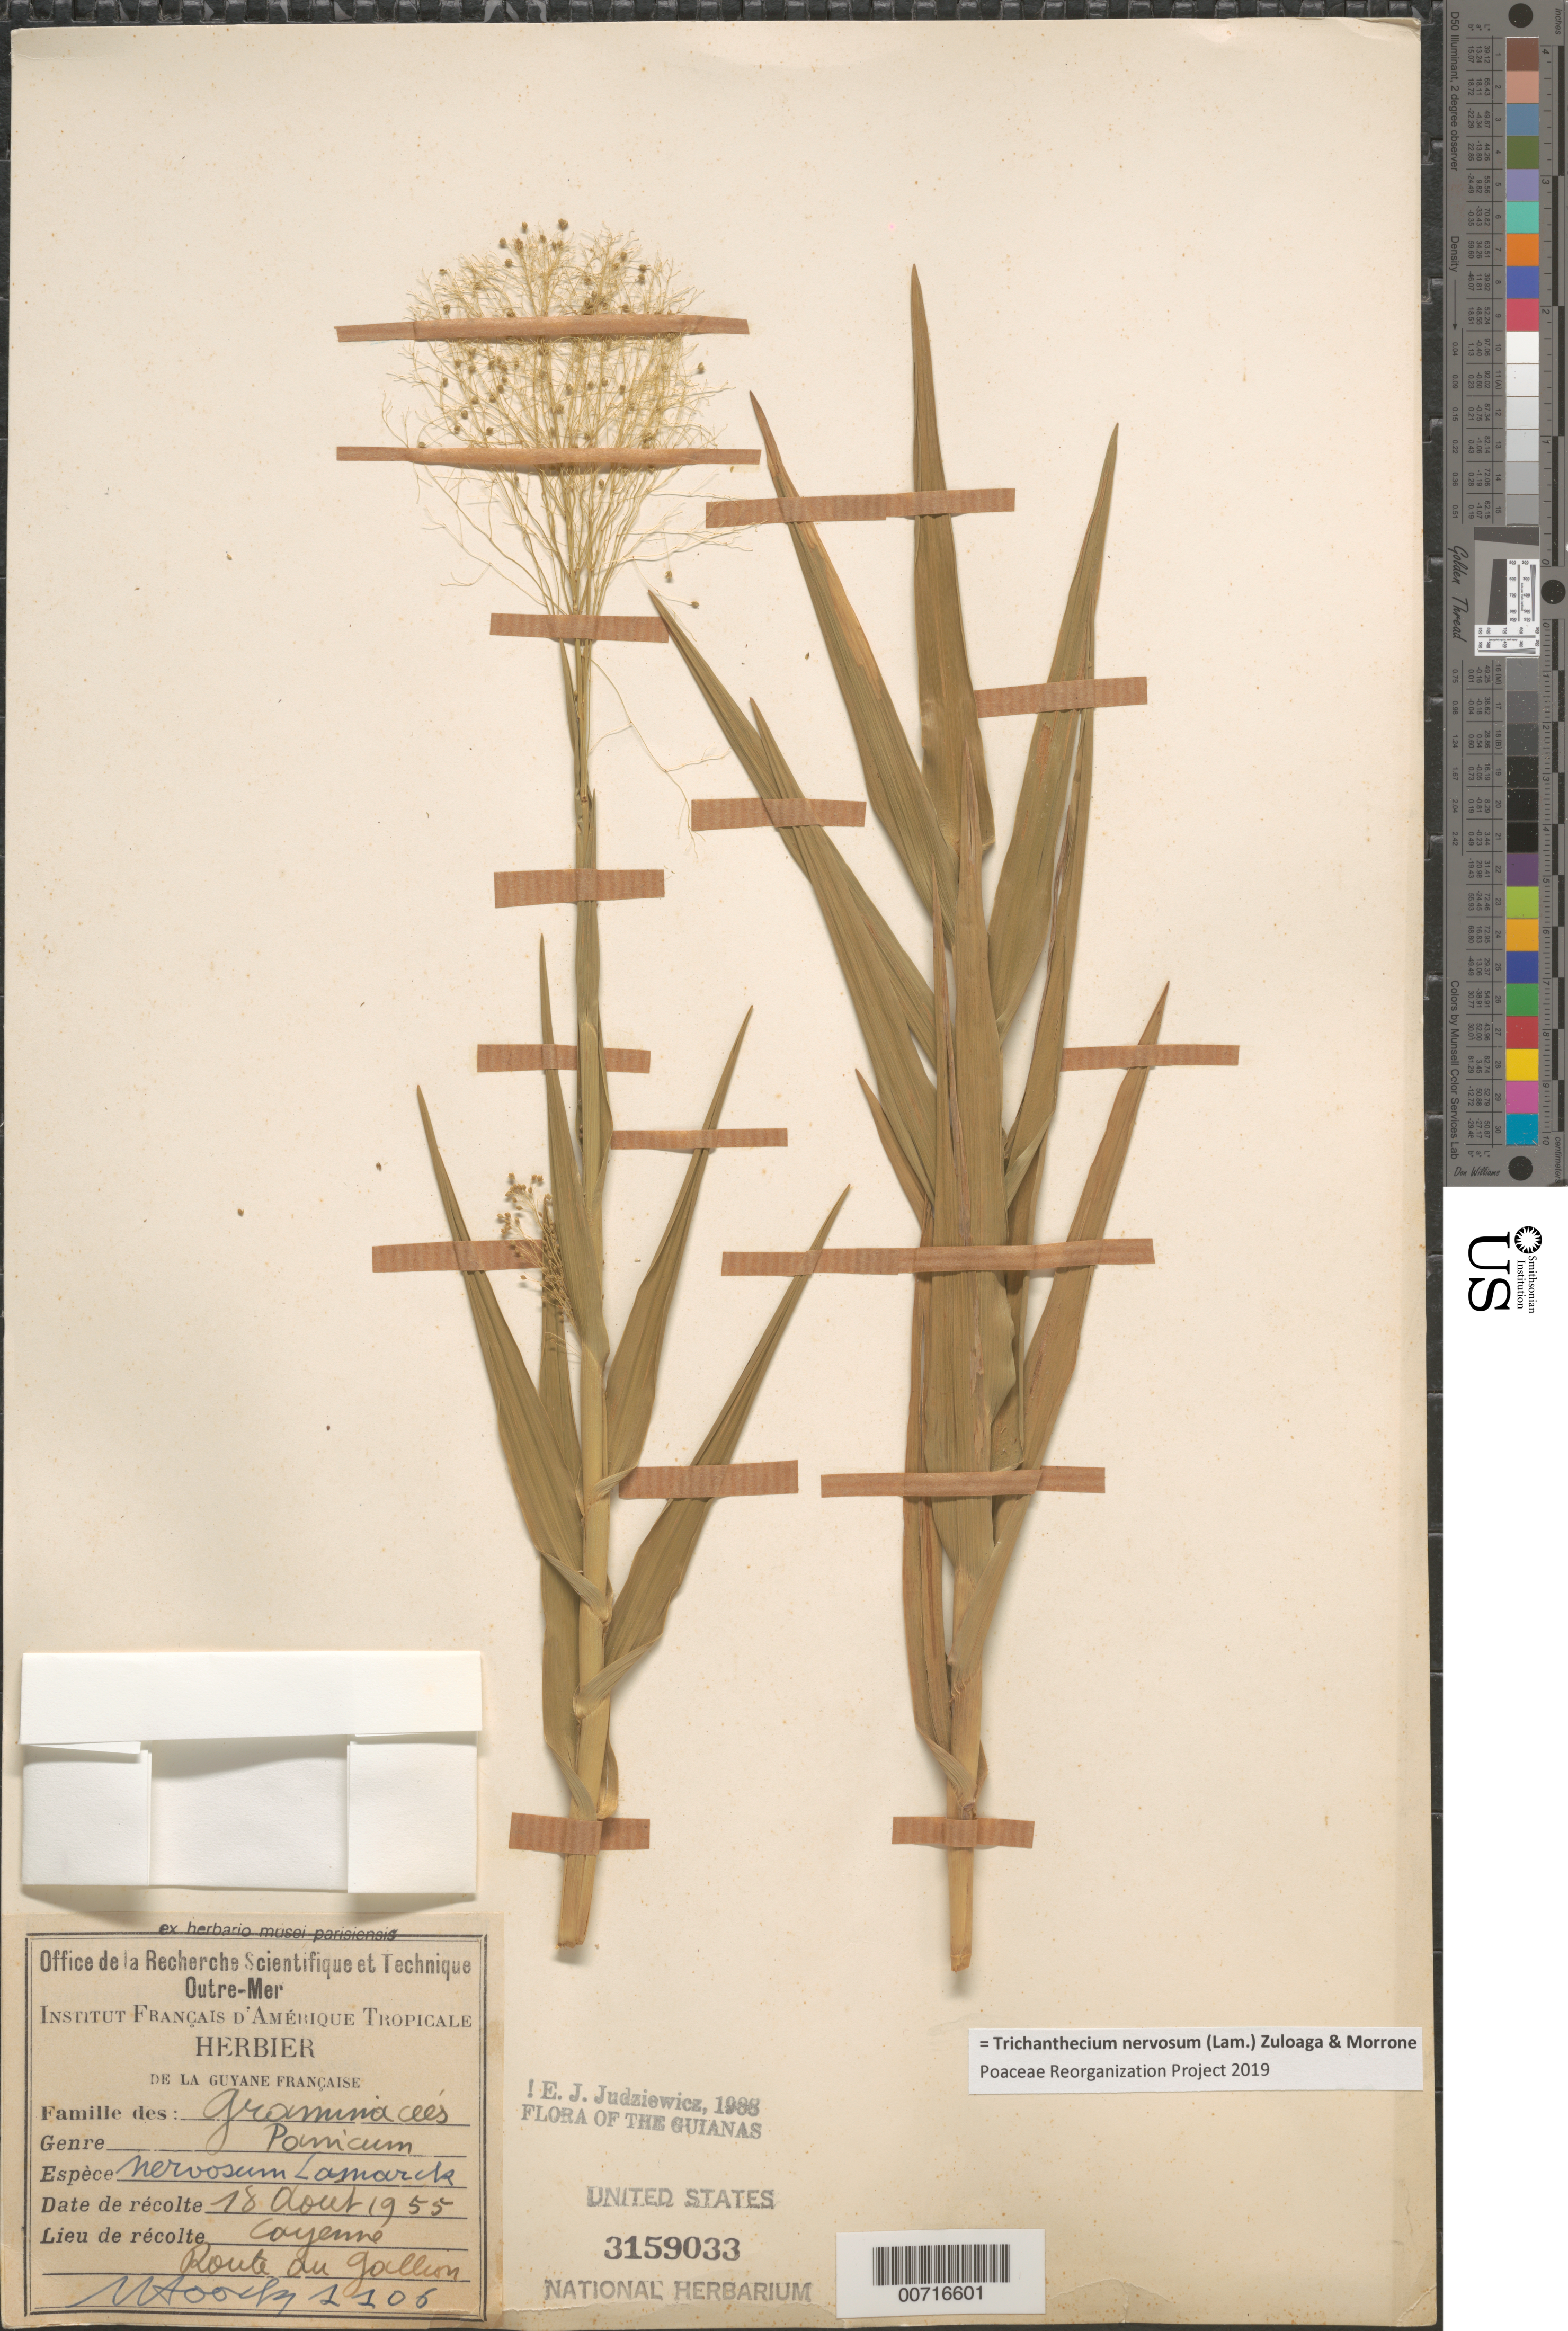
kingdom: Plantae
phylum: Tracheophyta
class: Liliopsida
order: Poales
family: Poaceae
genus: Trichanthecium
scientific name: Trichanthecium nervosum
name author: (Lam.) Zuloaga & Morrone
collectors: N. Hoock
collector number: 1106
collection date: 1955-08-18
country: French Guiana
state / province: Cayenne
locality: Route du Gallion.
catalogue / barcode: US 3159033